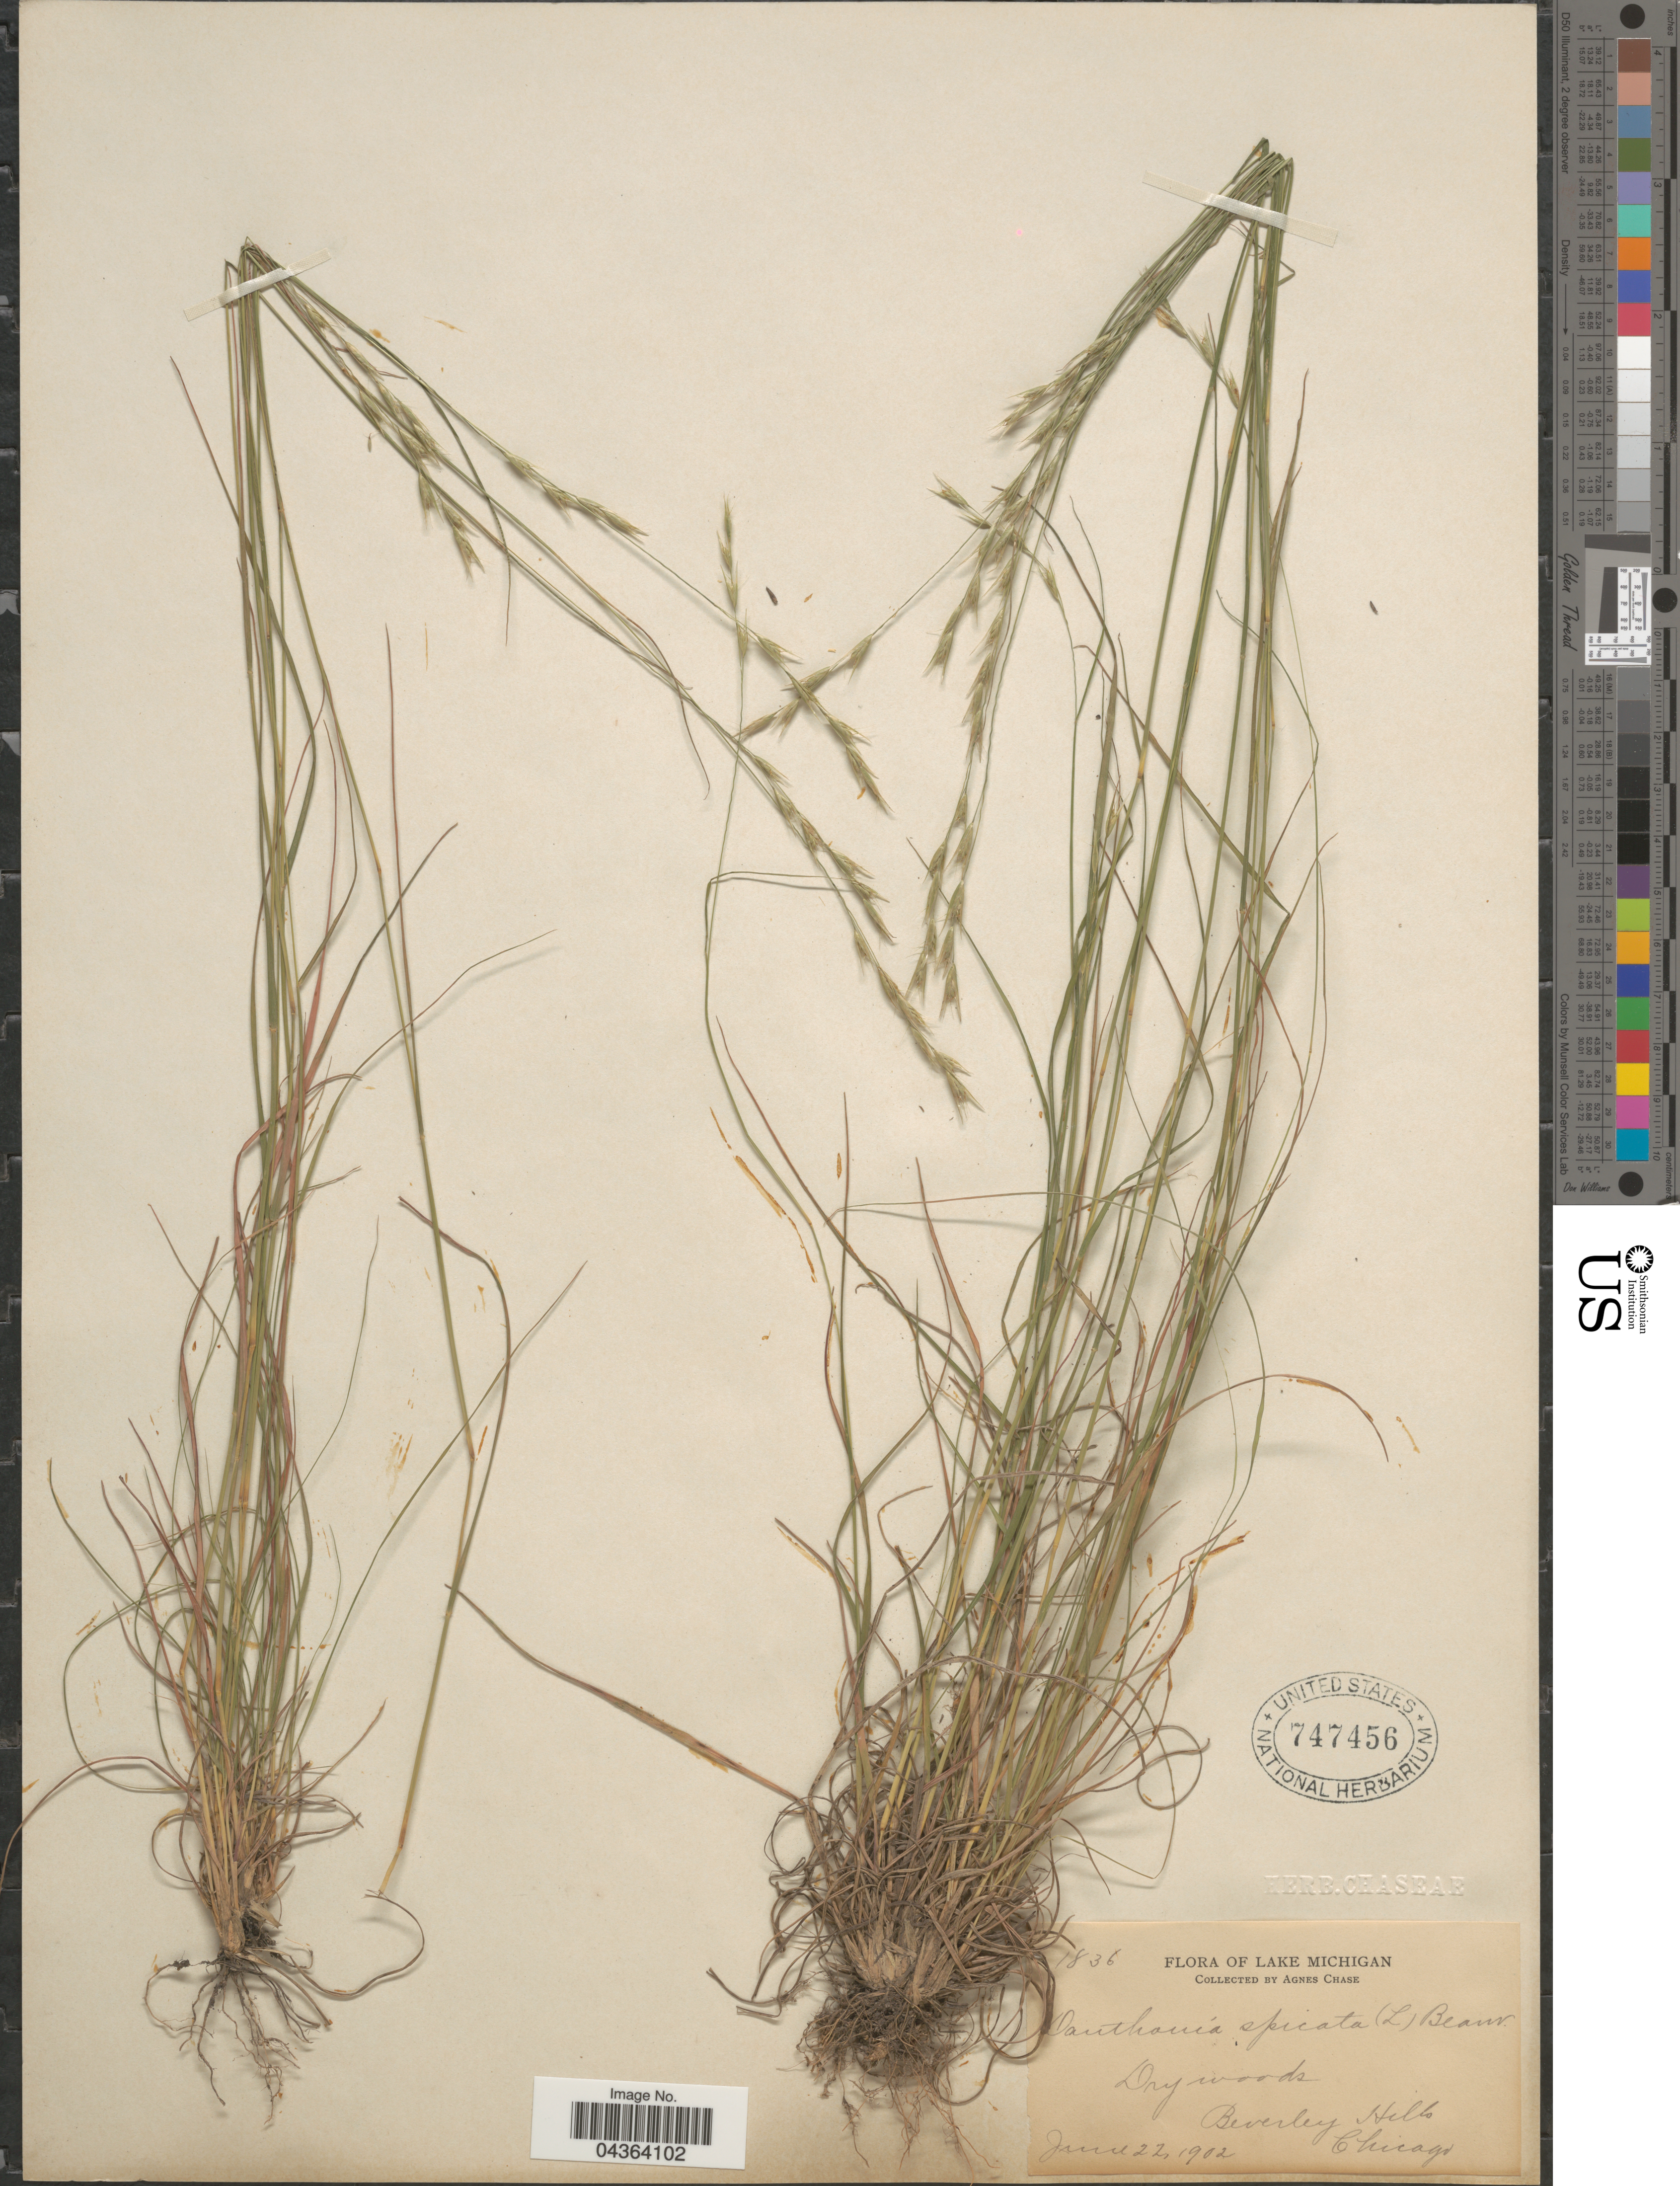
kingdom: Plantae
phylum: Tracheophyta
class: Liliopsida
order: Poales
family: Poaceae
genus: Danthonia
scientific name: Danthonia spicata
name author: (L.) P. Beauv. ex Roem. & Schult.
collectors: A. Chase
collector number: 1836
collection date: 1902-06-22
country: United States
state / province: Michigan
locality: Lake Michigan. Dry woods Beverley Hills. Chicago.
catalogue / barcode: US 747456